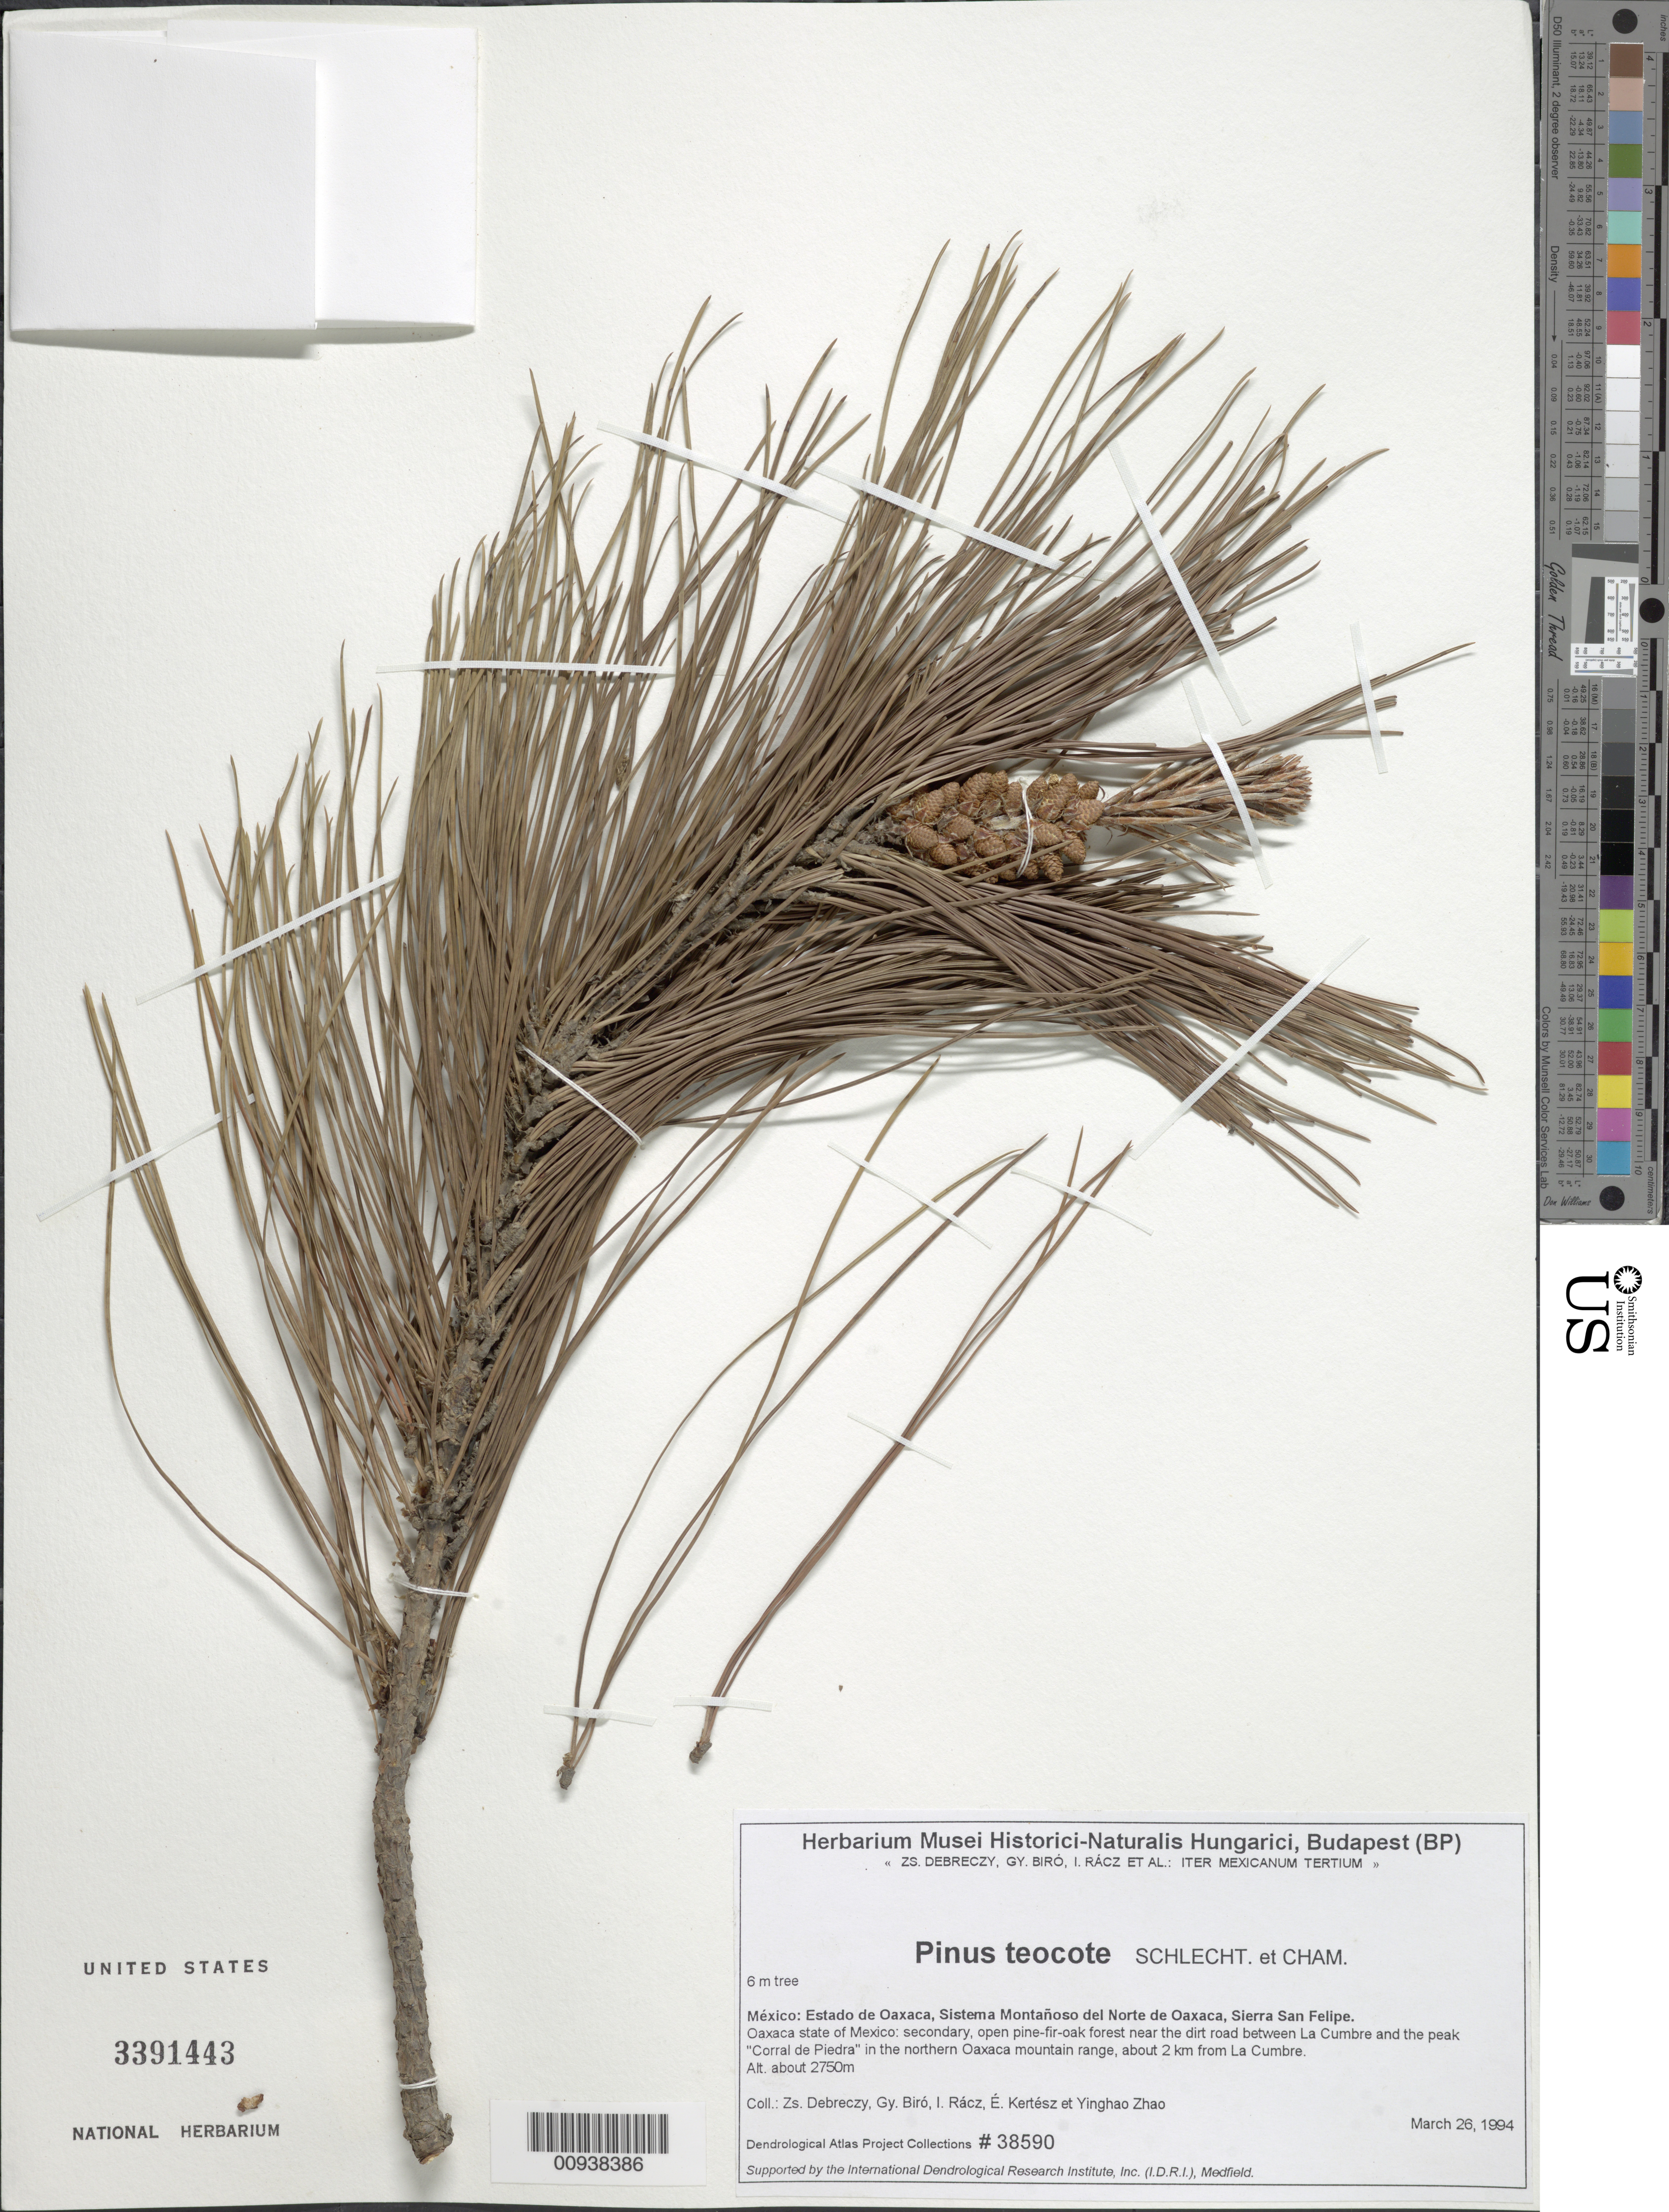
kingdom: Plantae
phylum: Tracheophyta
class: Pinopsida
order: Pinales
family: Pinaceae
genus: Pinus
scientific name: Pinus teocote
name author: Schltdl. & Cham.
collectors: Z. Debreczy, G. Biro, I. Rácz, E. Kertesz & Y. Zhao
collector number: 38590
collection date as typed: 26 Mar 1994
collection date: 1994-03-26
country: Mexico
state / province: Oaxaca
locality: Near the dirt road between La Cumbre and the peak "Corral de Piedra" in the northern Oaxaca mountain range, about 2 km. from La Cumbre. Sistema Montañoso del Norte de Oaxaca, Sierra San Felipe.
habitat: Secondary, open pine-fir-oak forest.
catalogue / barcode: US 3391443